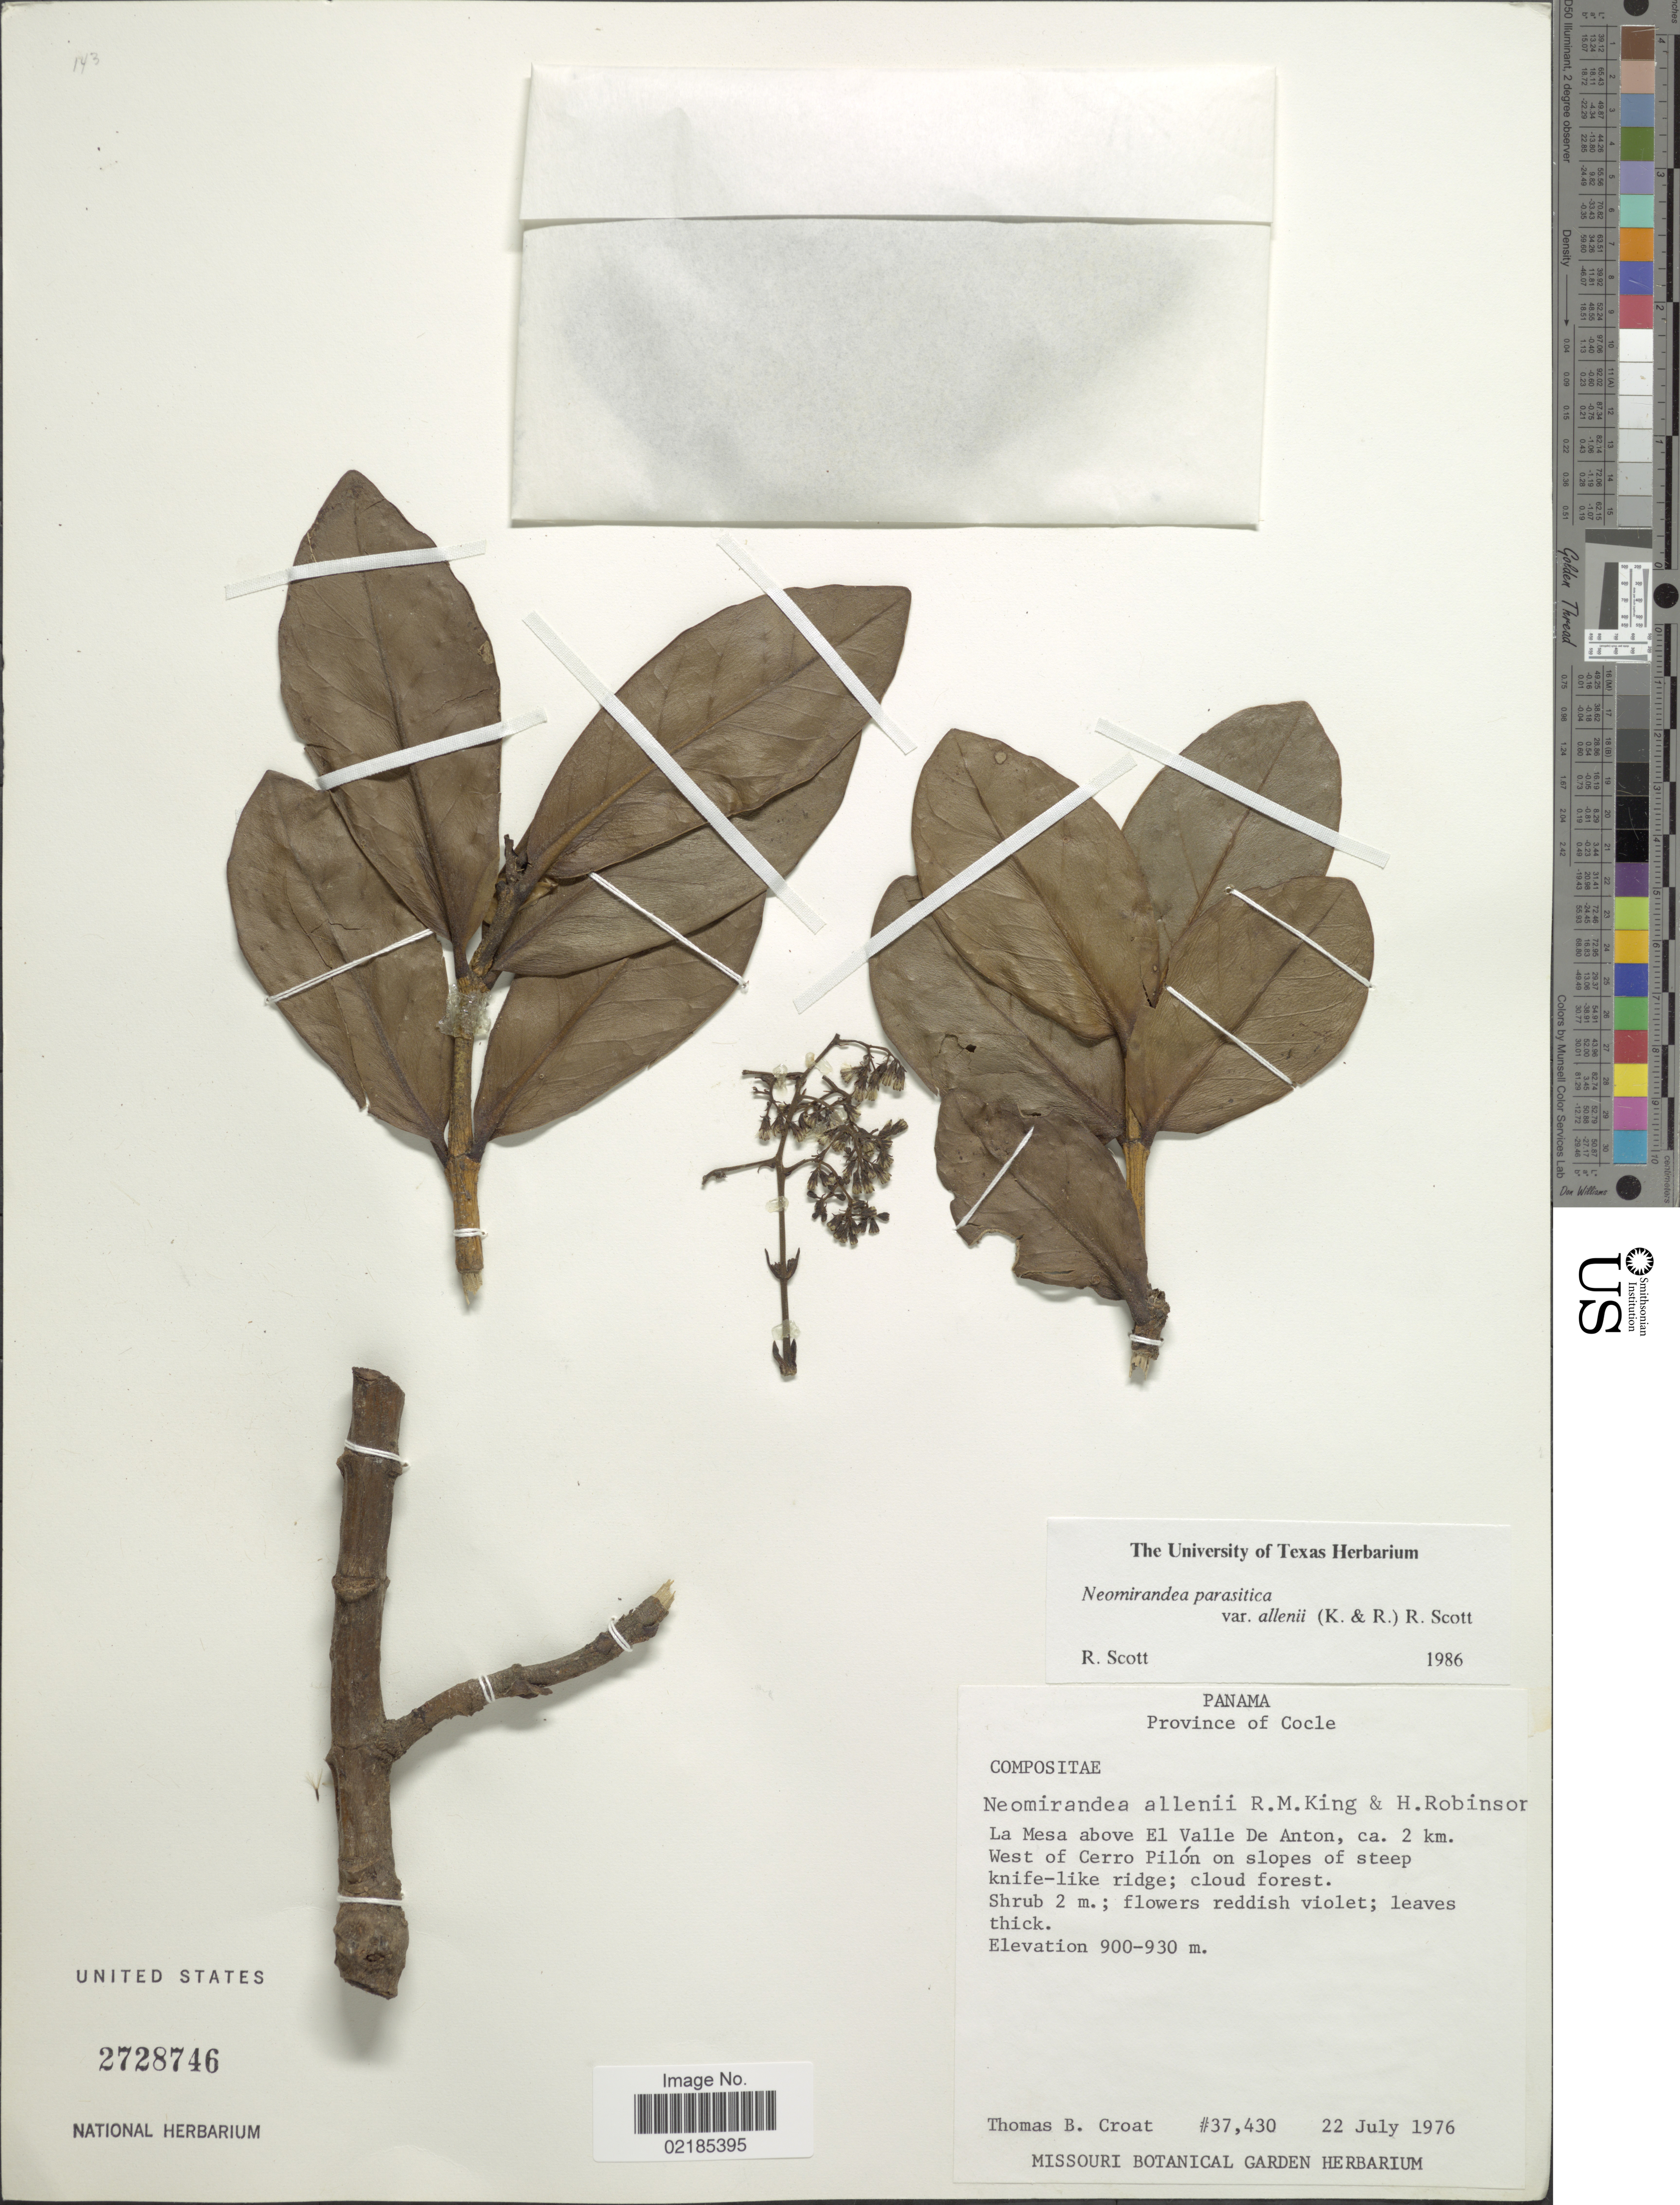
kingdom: Plantae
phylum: Tracheophyta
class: Magnoliopsida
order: Asterales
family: Asteraceae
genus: Neomirandea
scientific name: Neomirandea allenii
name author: R.M. King & H. Rob.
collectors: T. B. Croat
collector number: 37430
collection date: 1976-07-22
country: Panama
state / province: Coclé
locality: La Mesa above El Valle de Anton, ca. 2 km. West of Cerro Pilon onnslopes of steep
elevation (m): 900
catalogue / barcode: US 2728746